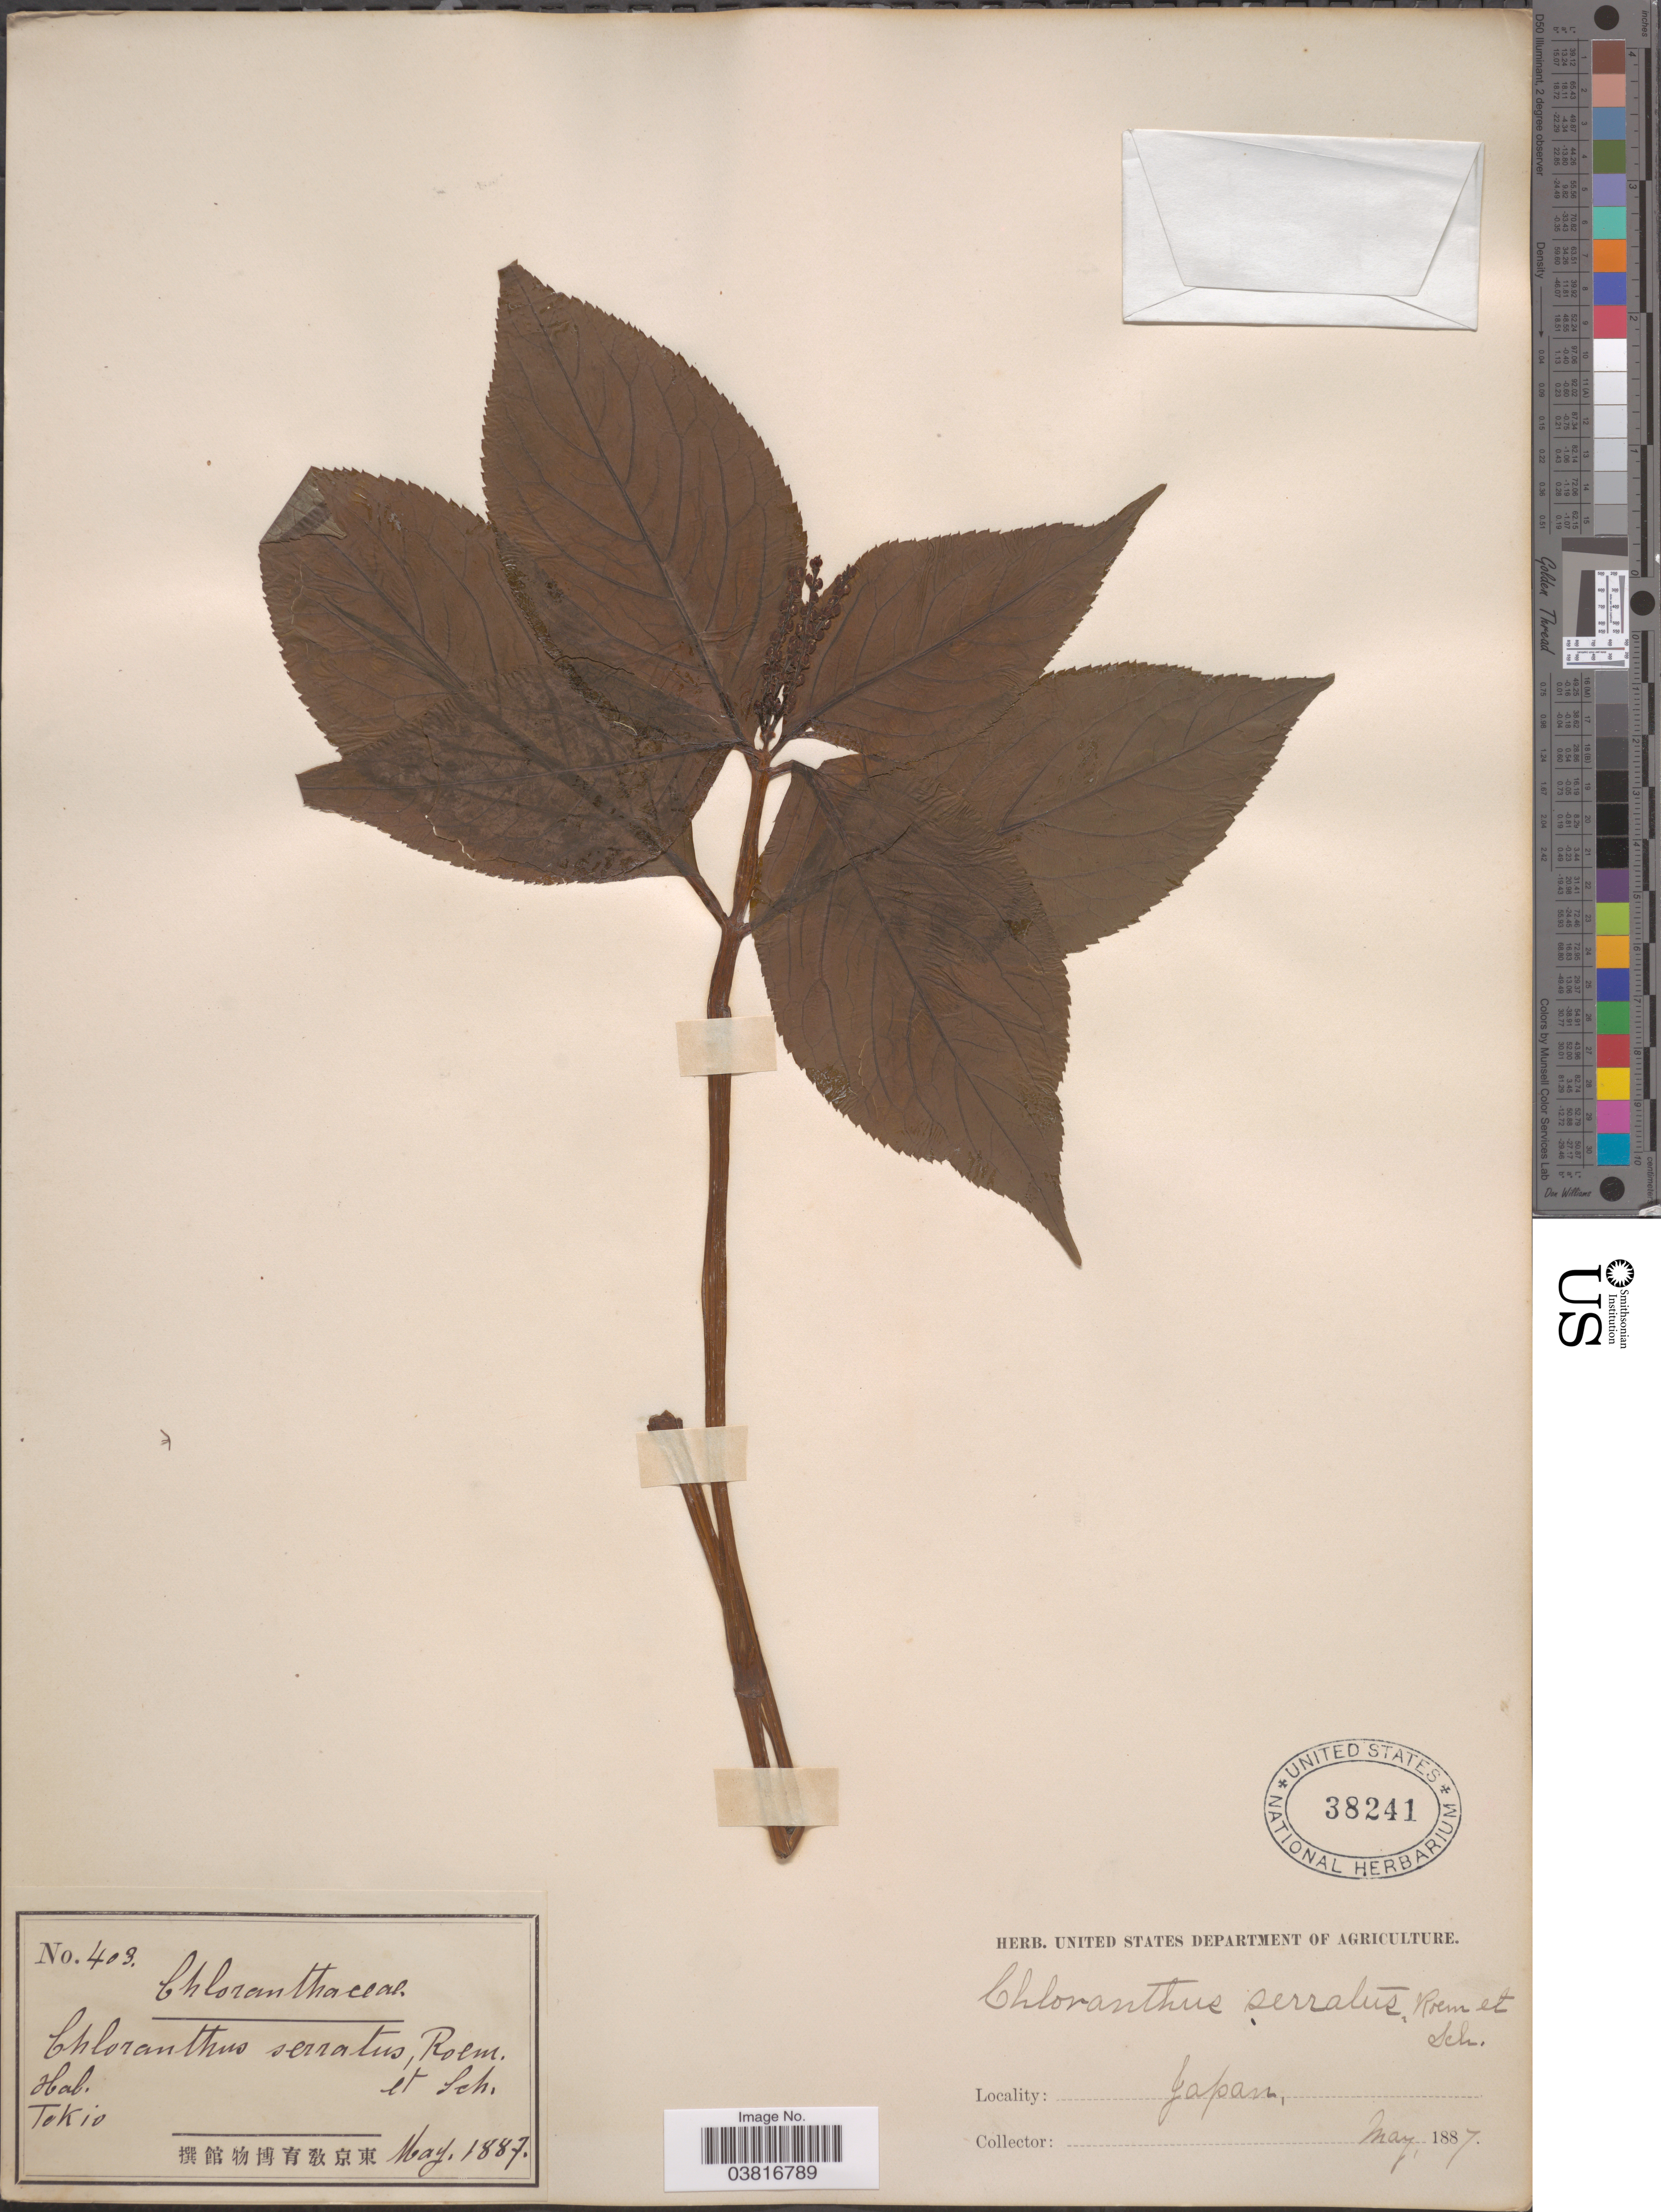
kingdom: Plantae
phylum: Tracheophyta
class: Magnoliopsida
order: Chloranthales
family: Chloranthaceae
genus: Chloranthus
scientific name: Chloranthus serratus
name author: (Thunb.) Roem. & Schult.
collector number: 403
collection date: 1887-05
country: Japan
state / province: Tokyo, Federal City of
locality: Tokio.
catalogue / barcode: US 38241